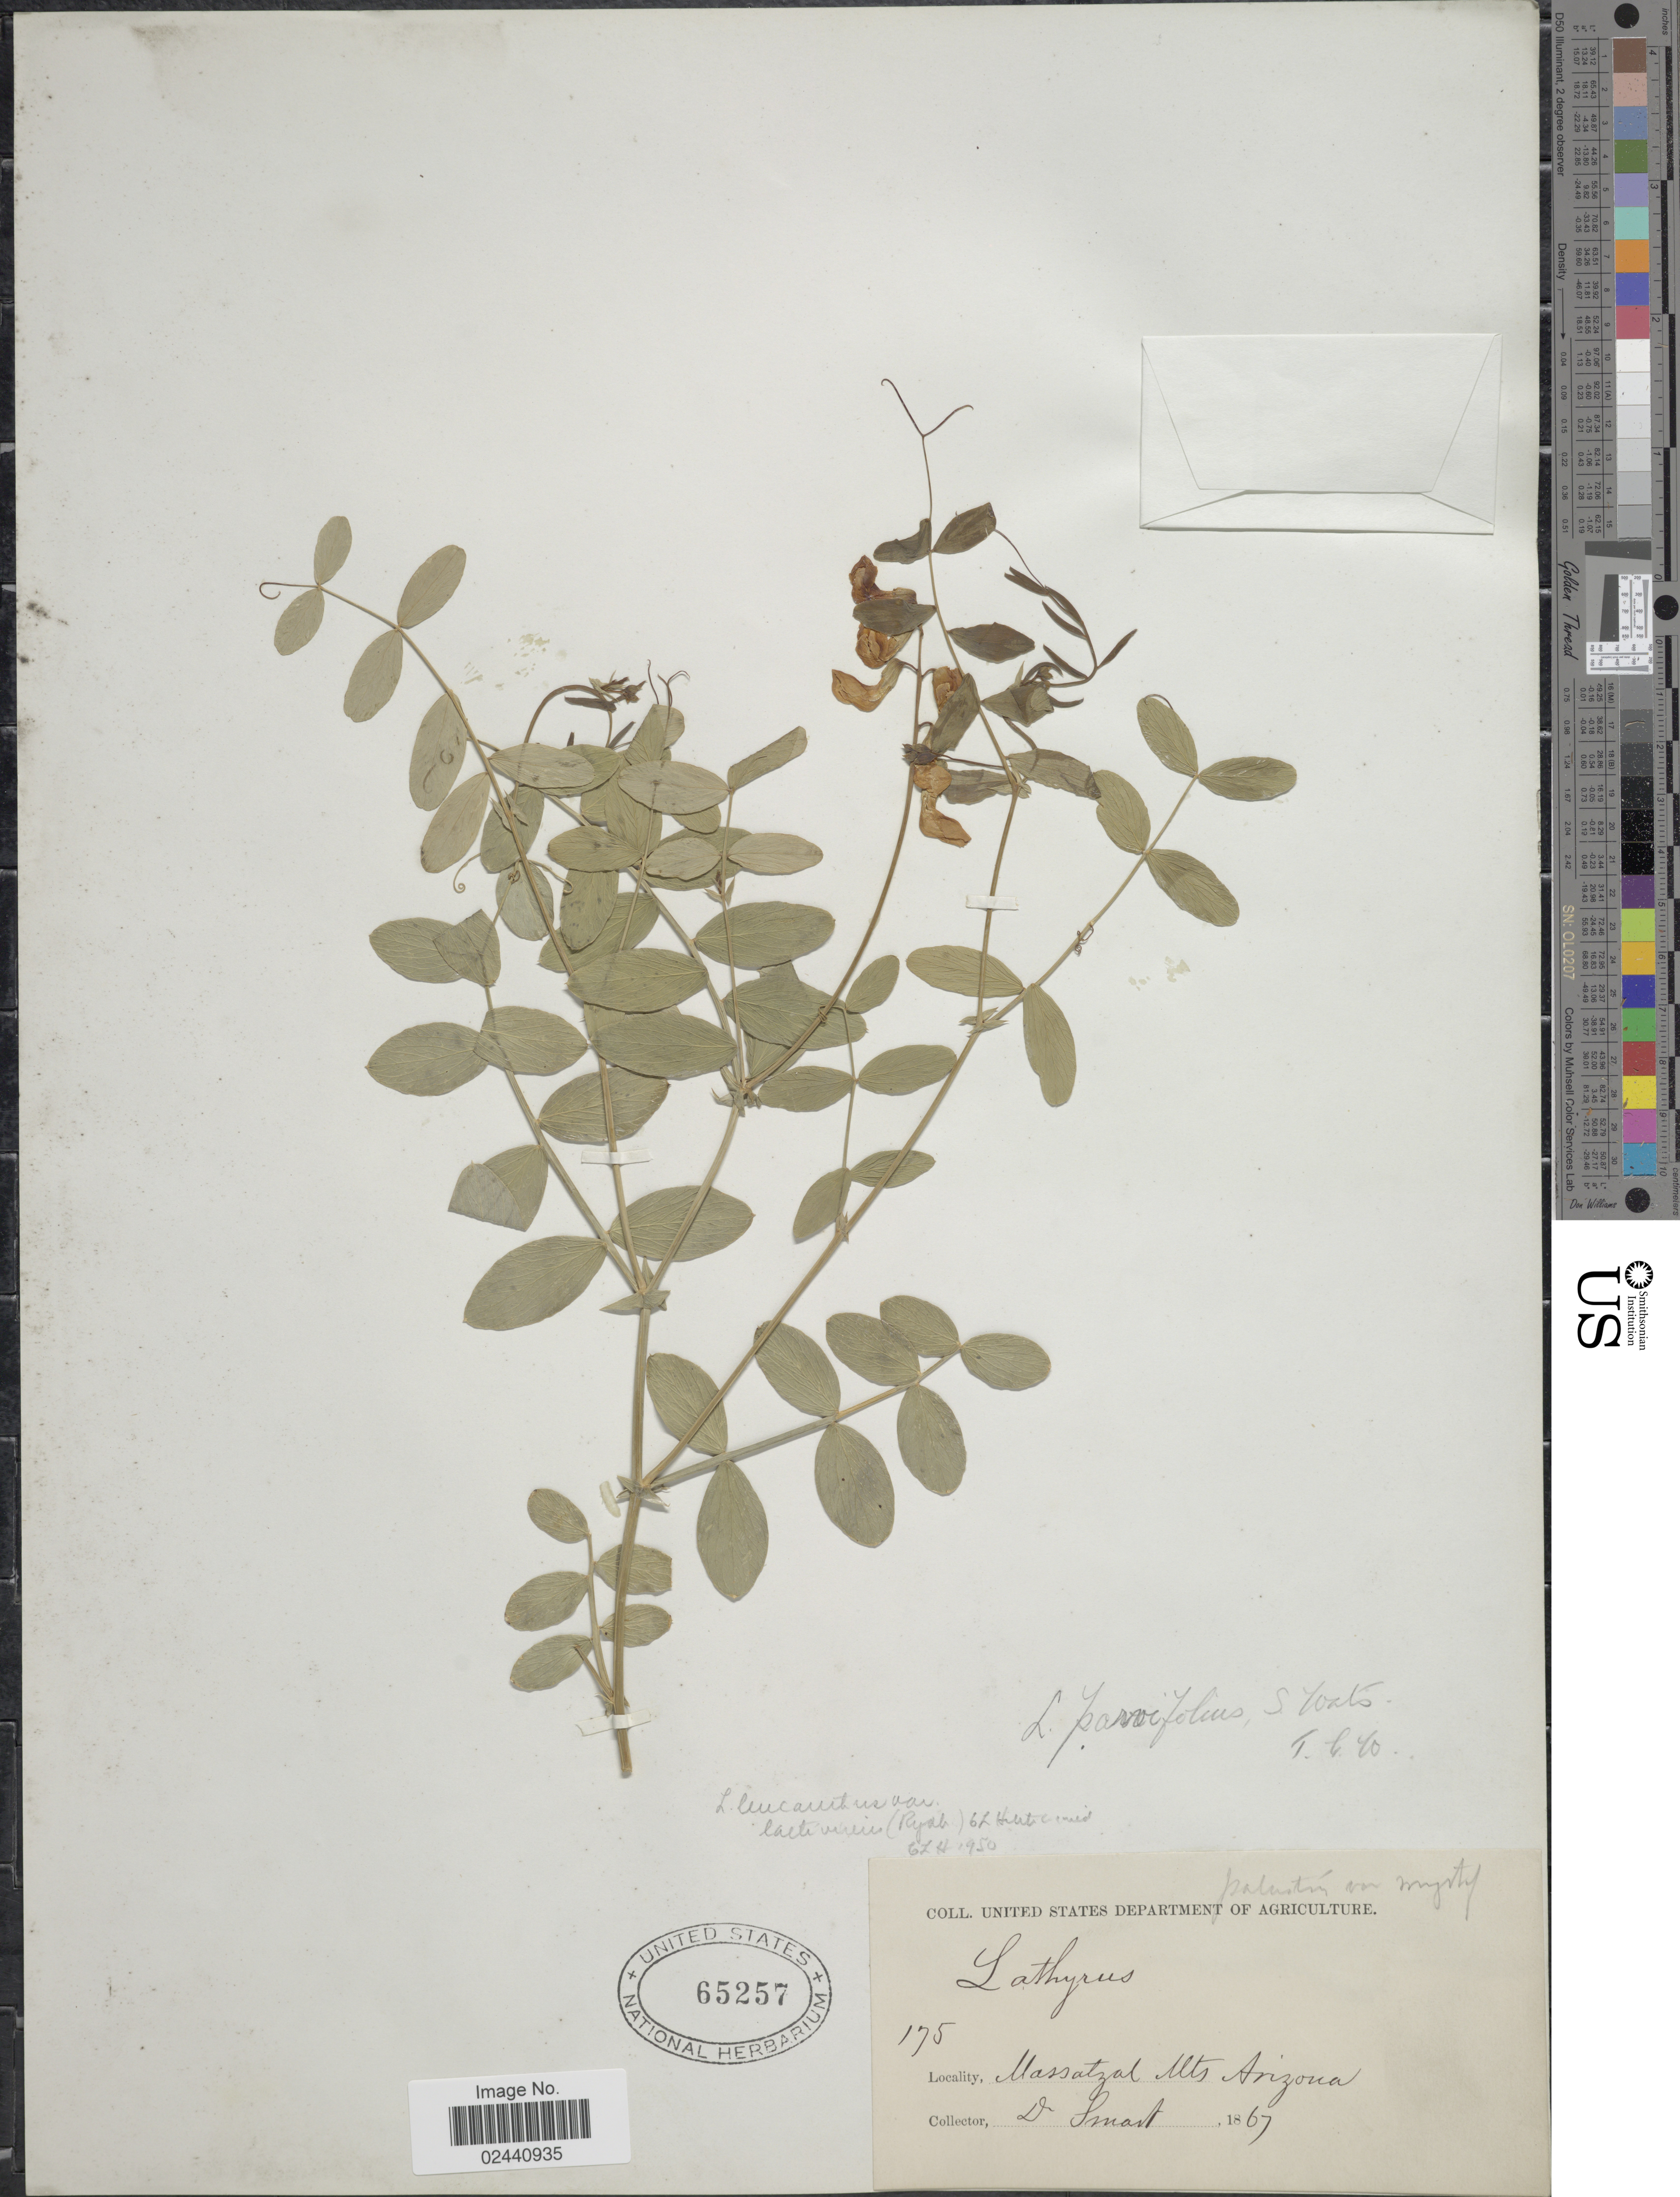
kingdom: Plantae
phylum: Tracheophyta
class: Magnoliopsida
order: Fabales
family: Fabaceae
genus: Lathyrus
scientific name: Lathyrus leucanthus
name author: Rydb.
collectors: -. Smart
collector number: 175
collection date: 1867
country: United States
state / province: Arizona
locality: Massatzal [correct spelling: Mazatzal] Mts.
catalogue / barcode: US 65257